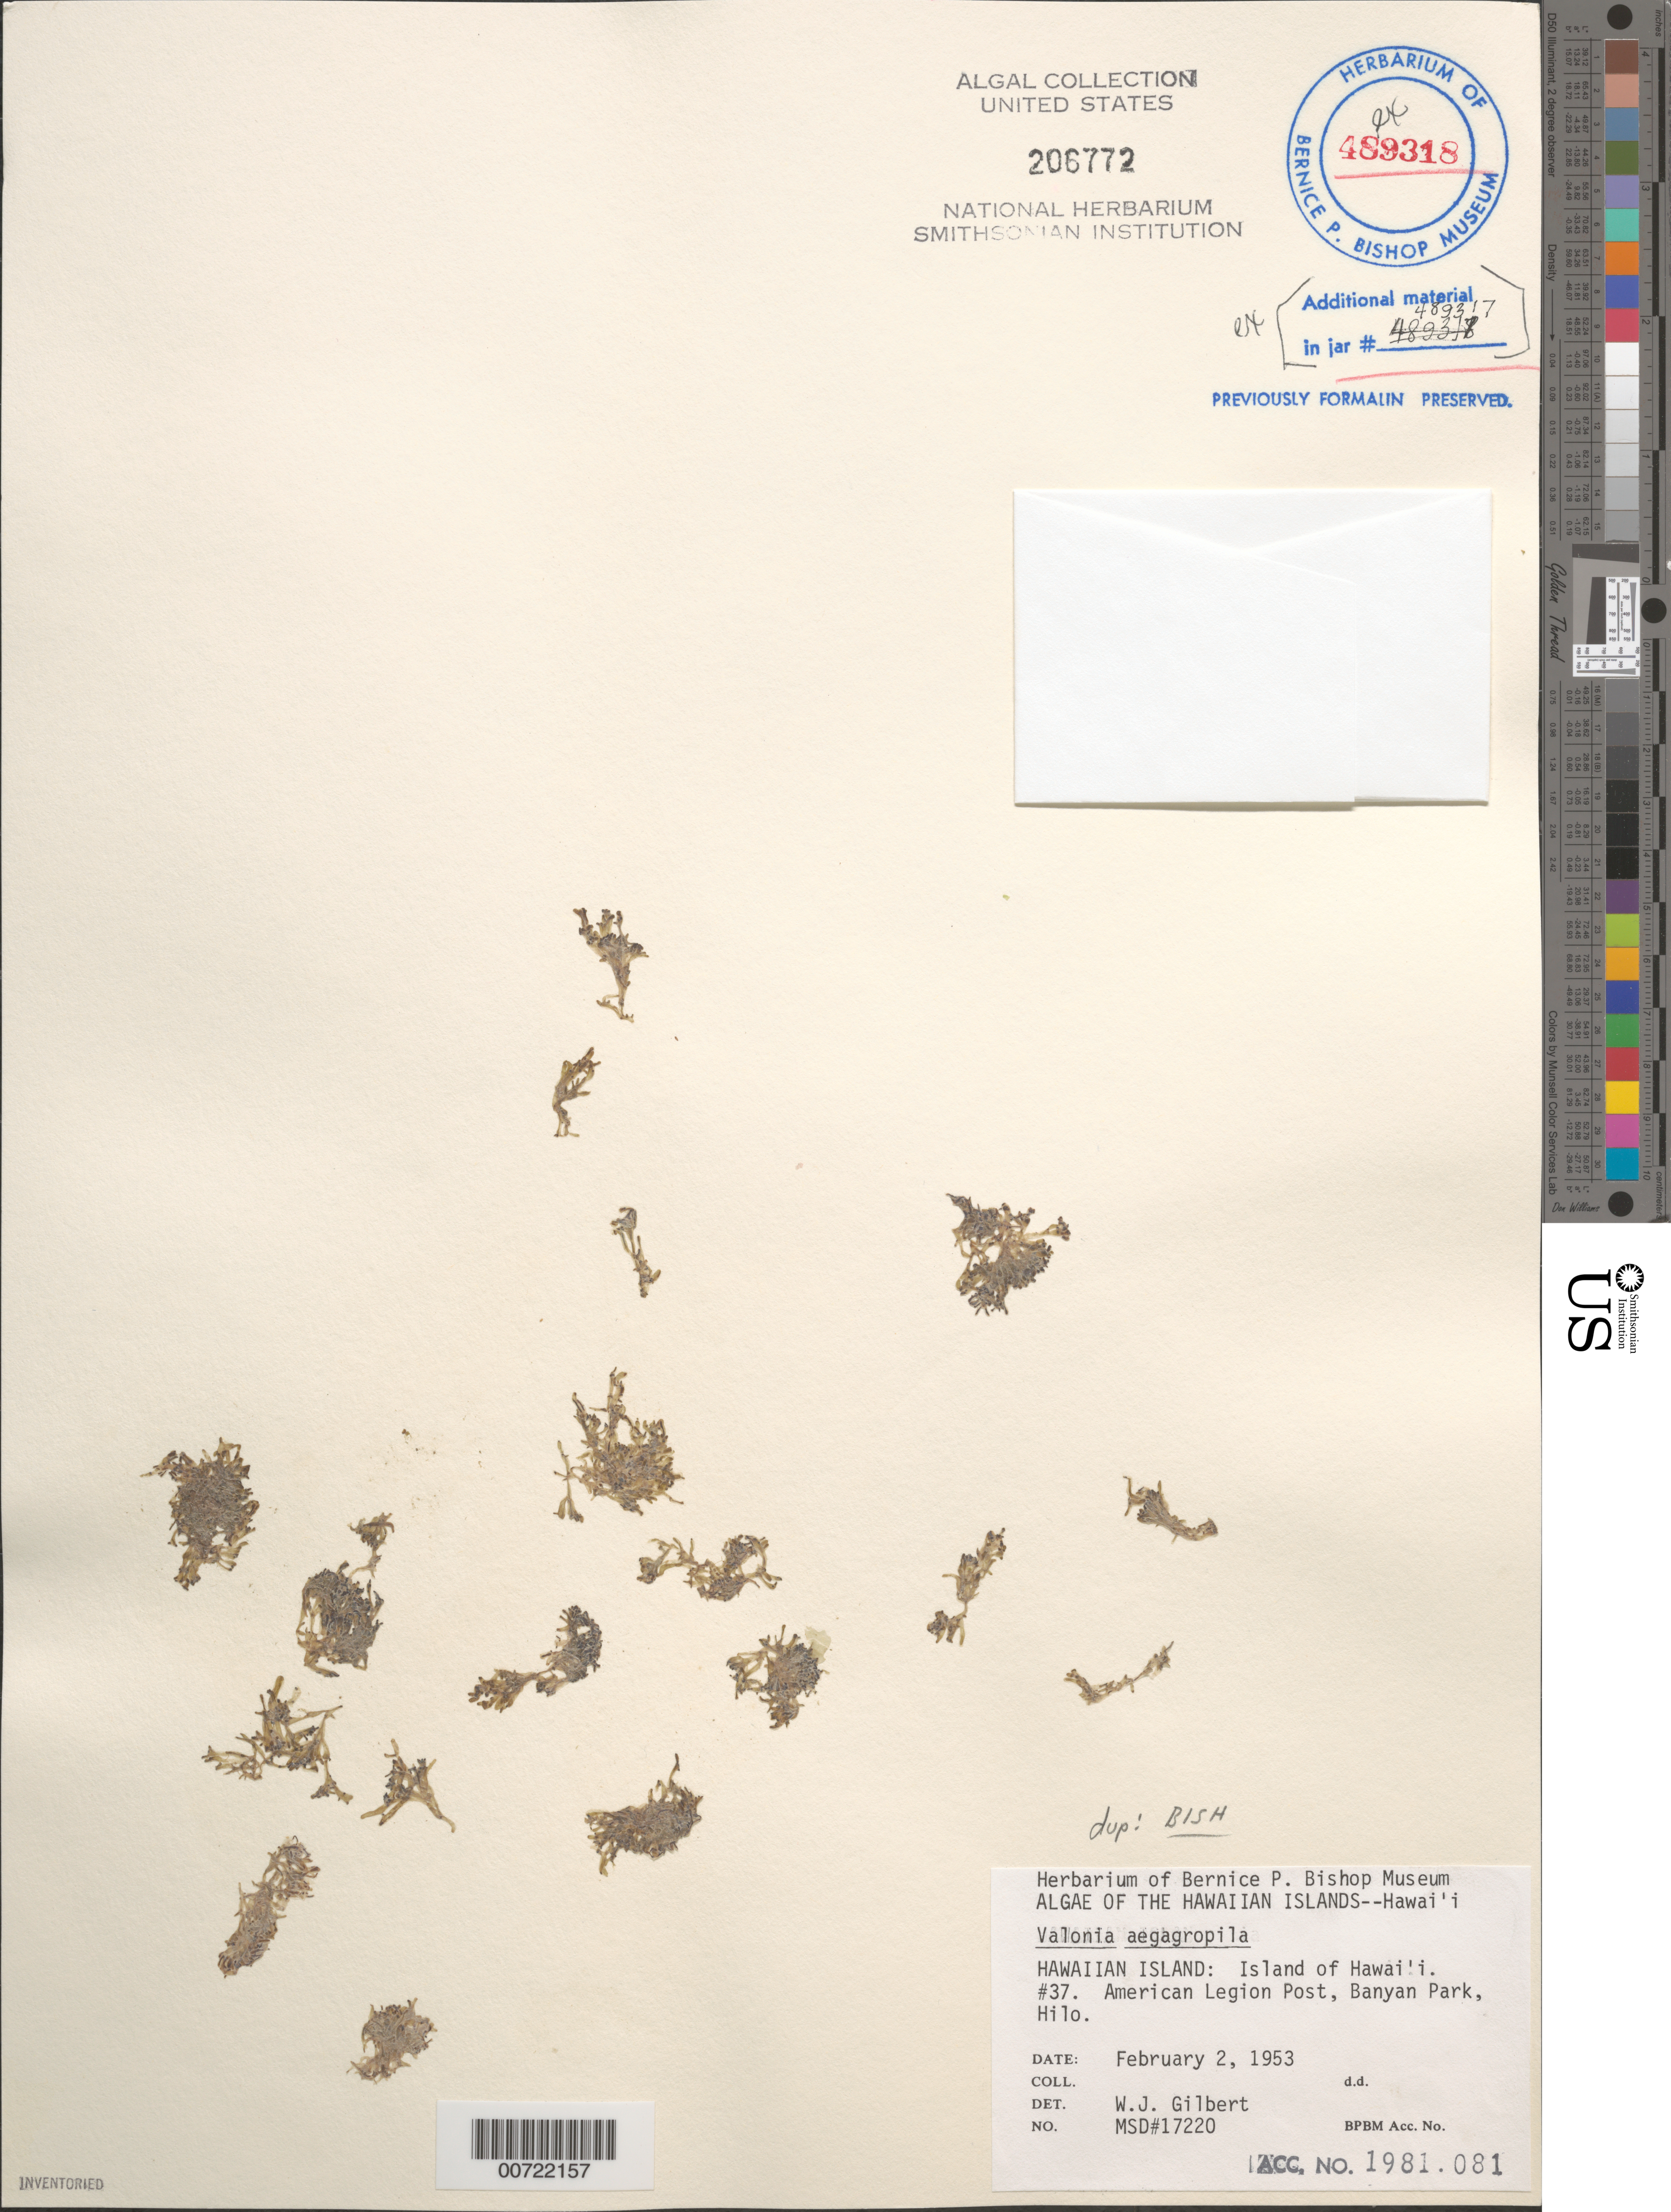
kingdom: Plantae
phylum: Chlorophyta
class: Ulvophyceae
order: Siphonocladales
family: Valoniaceae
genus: Valonia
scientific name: Valonia aegagropila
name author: C. Agardh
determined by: Gilbert, W. J.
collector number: MSD 17220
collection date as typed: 02 Feb 1953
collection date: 1953-02-02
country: United States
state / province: Hawaii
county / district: Hawaii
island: Hawaii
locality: American Legion Post, Banyan Park, Hilo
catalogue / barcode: US 206772